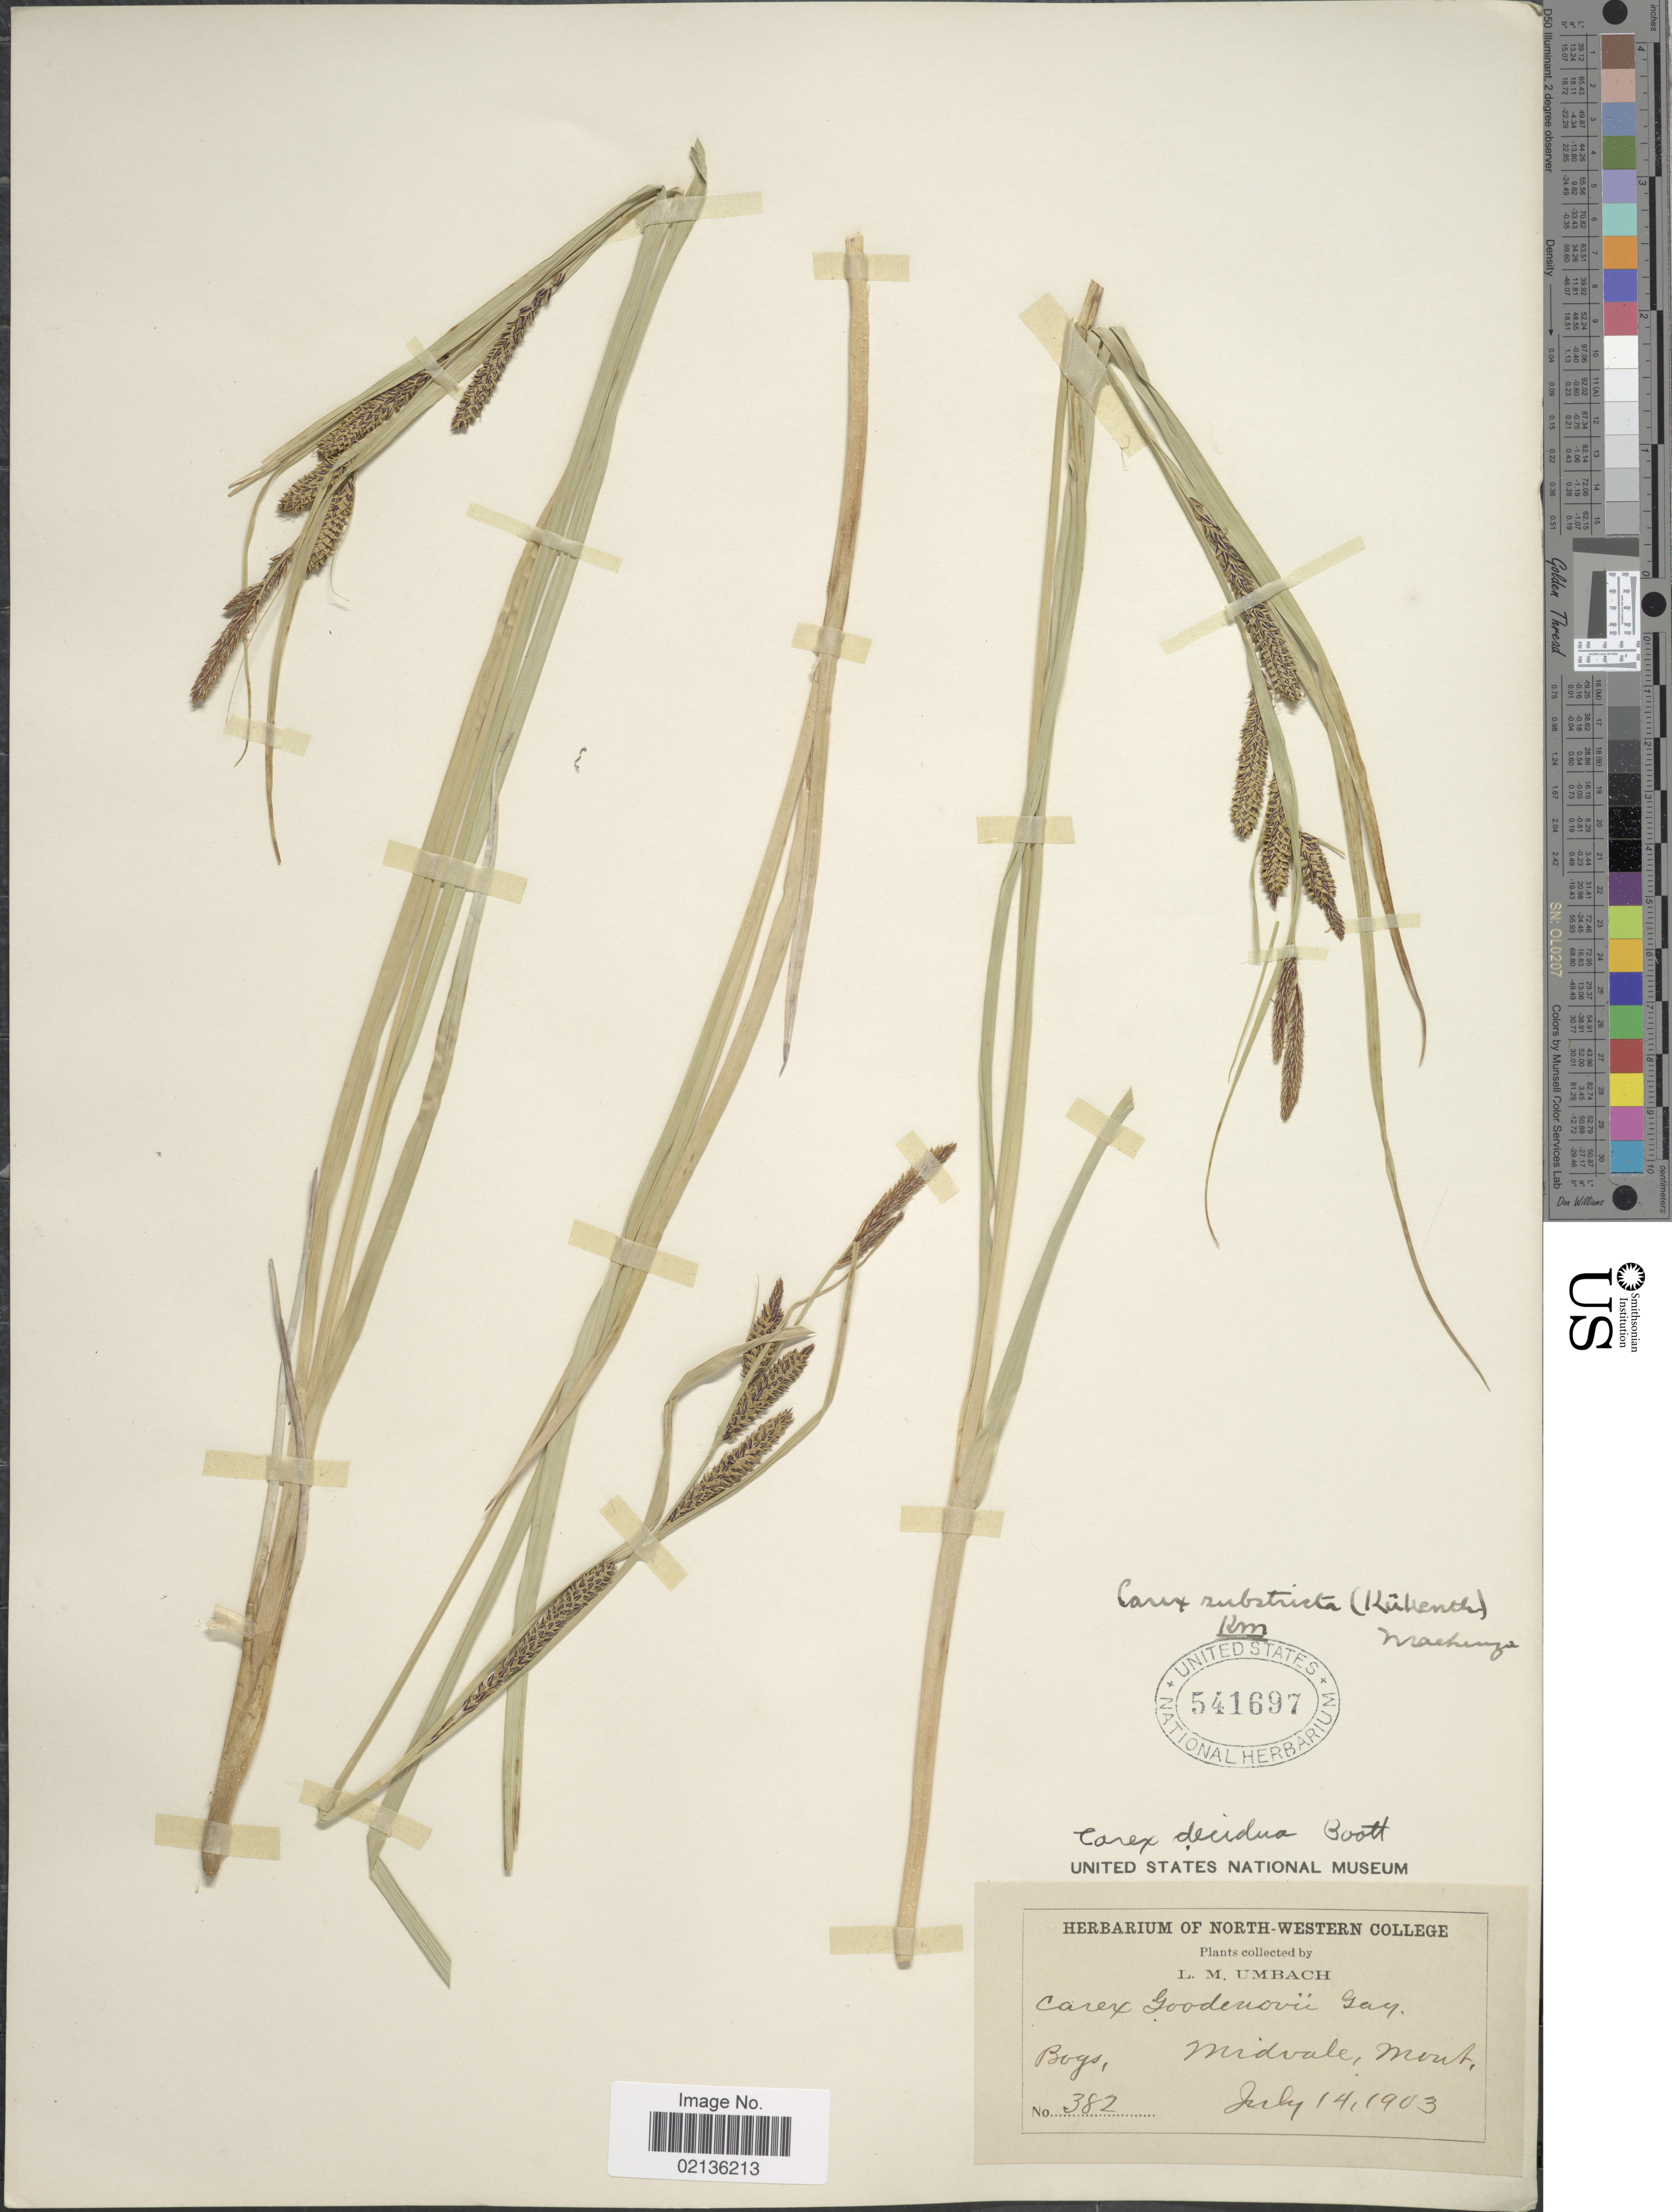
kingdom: Plantae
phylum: Tracheophyta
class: Liliopsida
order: Poales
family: Cyperaceae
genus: Carex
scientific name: Carex aquatilis var. aquatilis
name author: Wahlenb.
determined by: Standley, Lisa A.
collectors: L. M. Umbach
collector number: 382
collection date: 1903-07-14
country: United States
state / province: Montana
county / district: Lincoln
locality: Bogs, Midvale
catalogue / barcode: US 541697